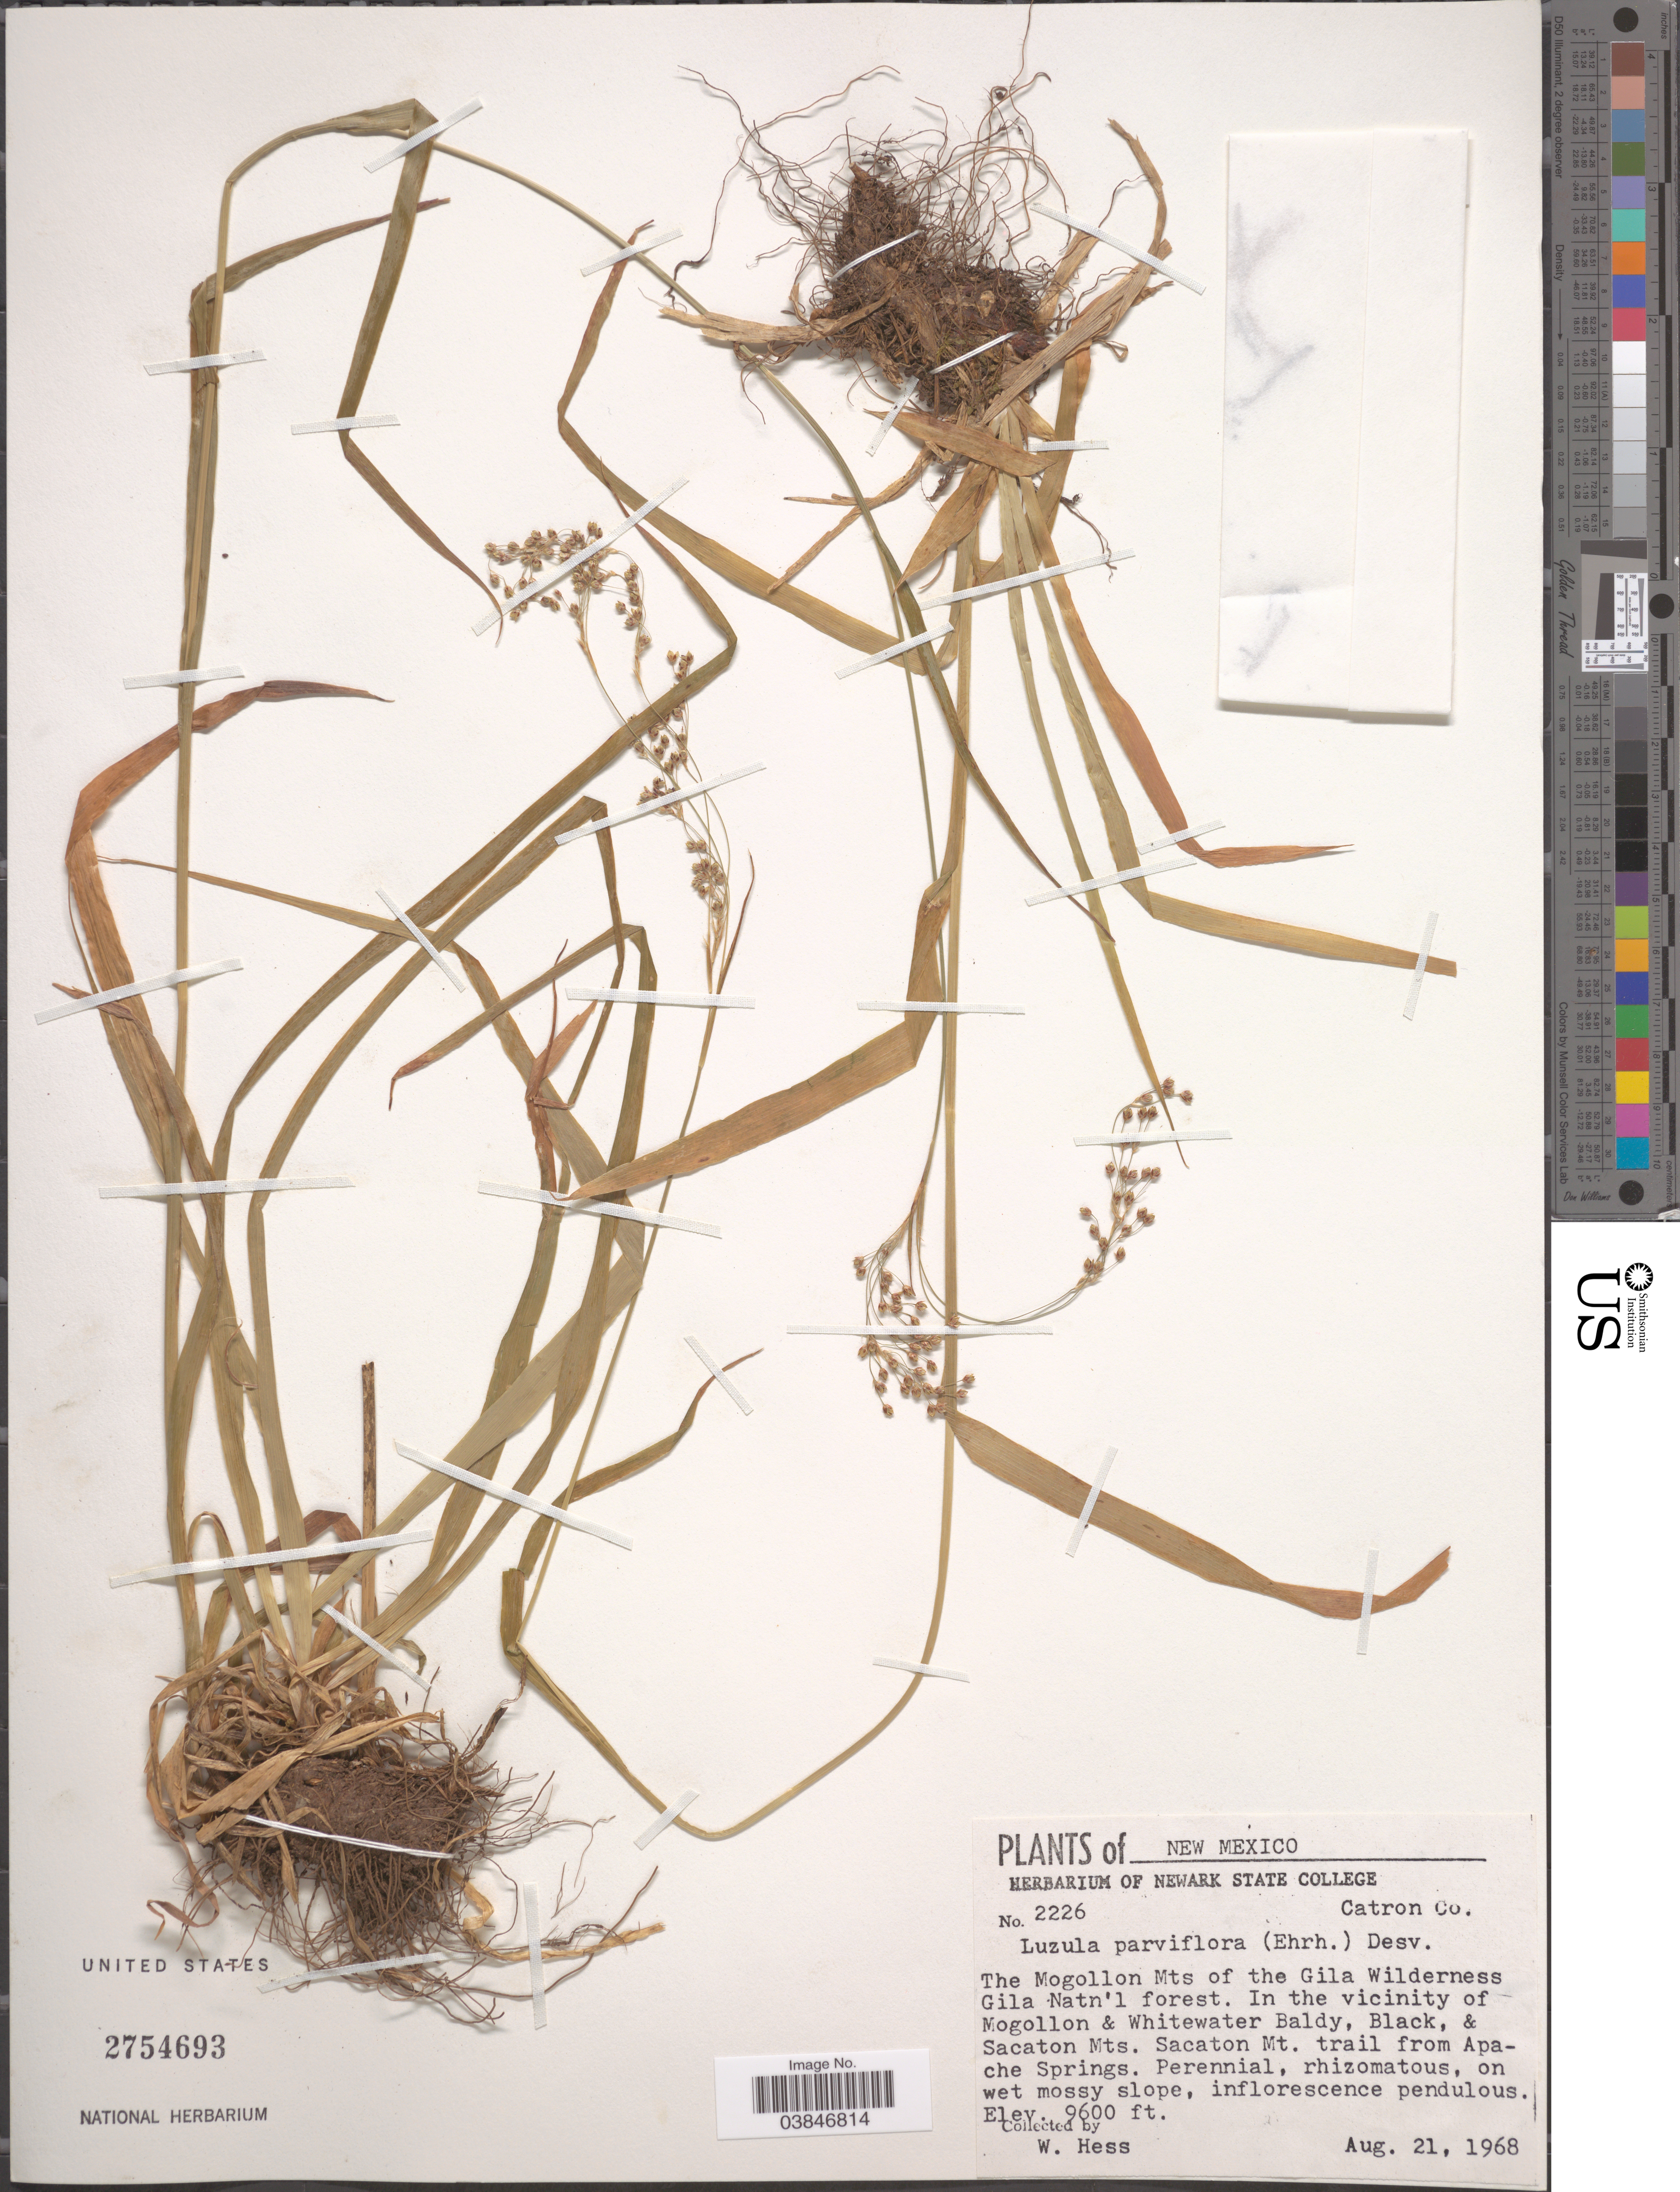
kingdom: Plantae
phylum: Tracheophyta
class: Liliopsida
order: Poales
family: Juncaceae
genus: Luzula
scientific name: Luzula parviflora subsp. parviflora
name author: (Ehrh.) Desv.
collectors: W. Hess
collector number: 2226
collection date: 1968-08-21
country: United States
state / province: New Mexico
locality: Catron Co. The Mogollon Mts of the Gila Wilderness Gila Natn'l forest. In the vicinity of Mogollon & Whitewater Baldy, Black, & Sacaton Mts. Sacaton Mt. trail from Apache Springs.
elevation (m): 2926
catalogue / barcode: US 2754693